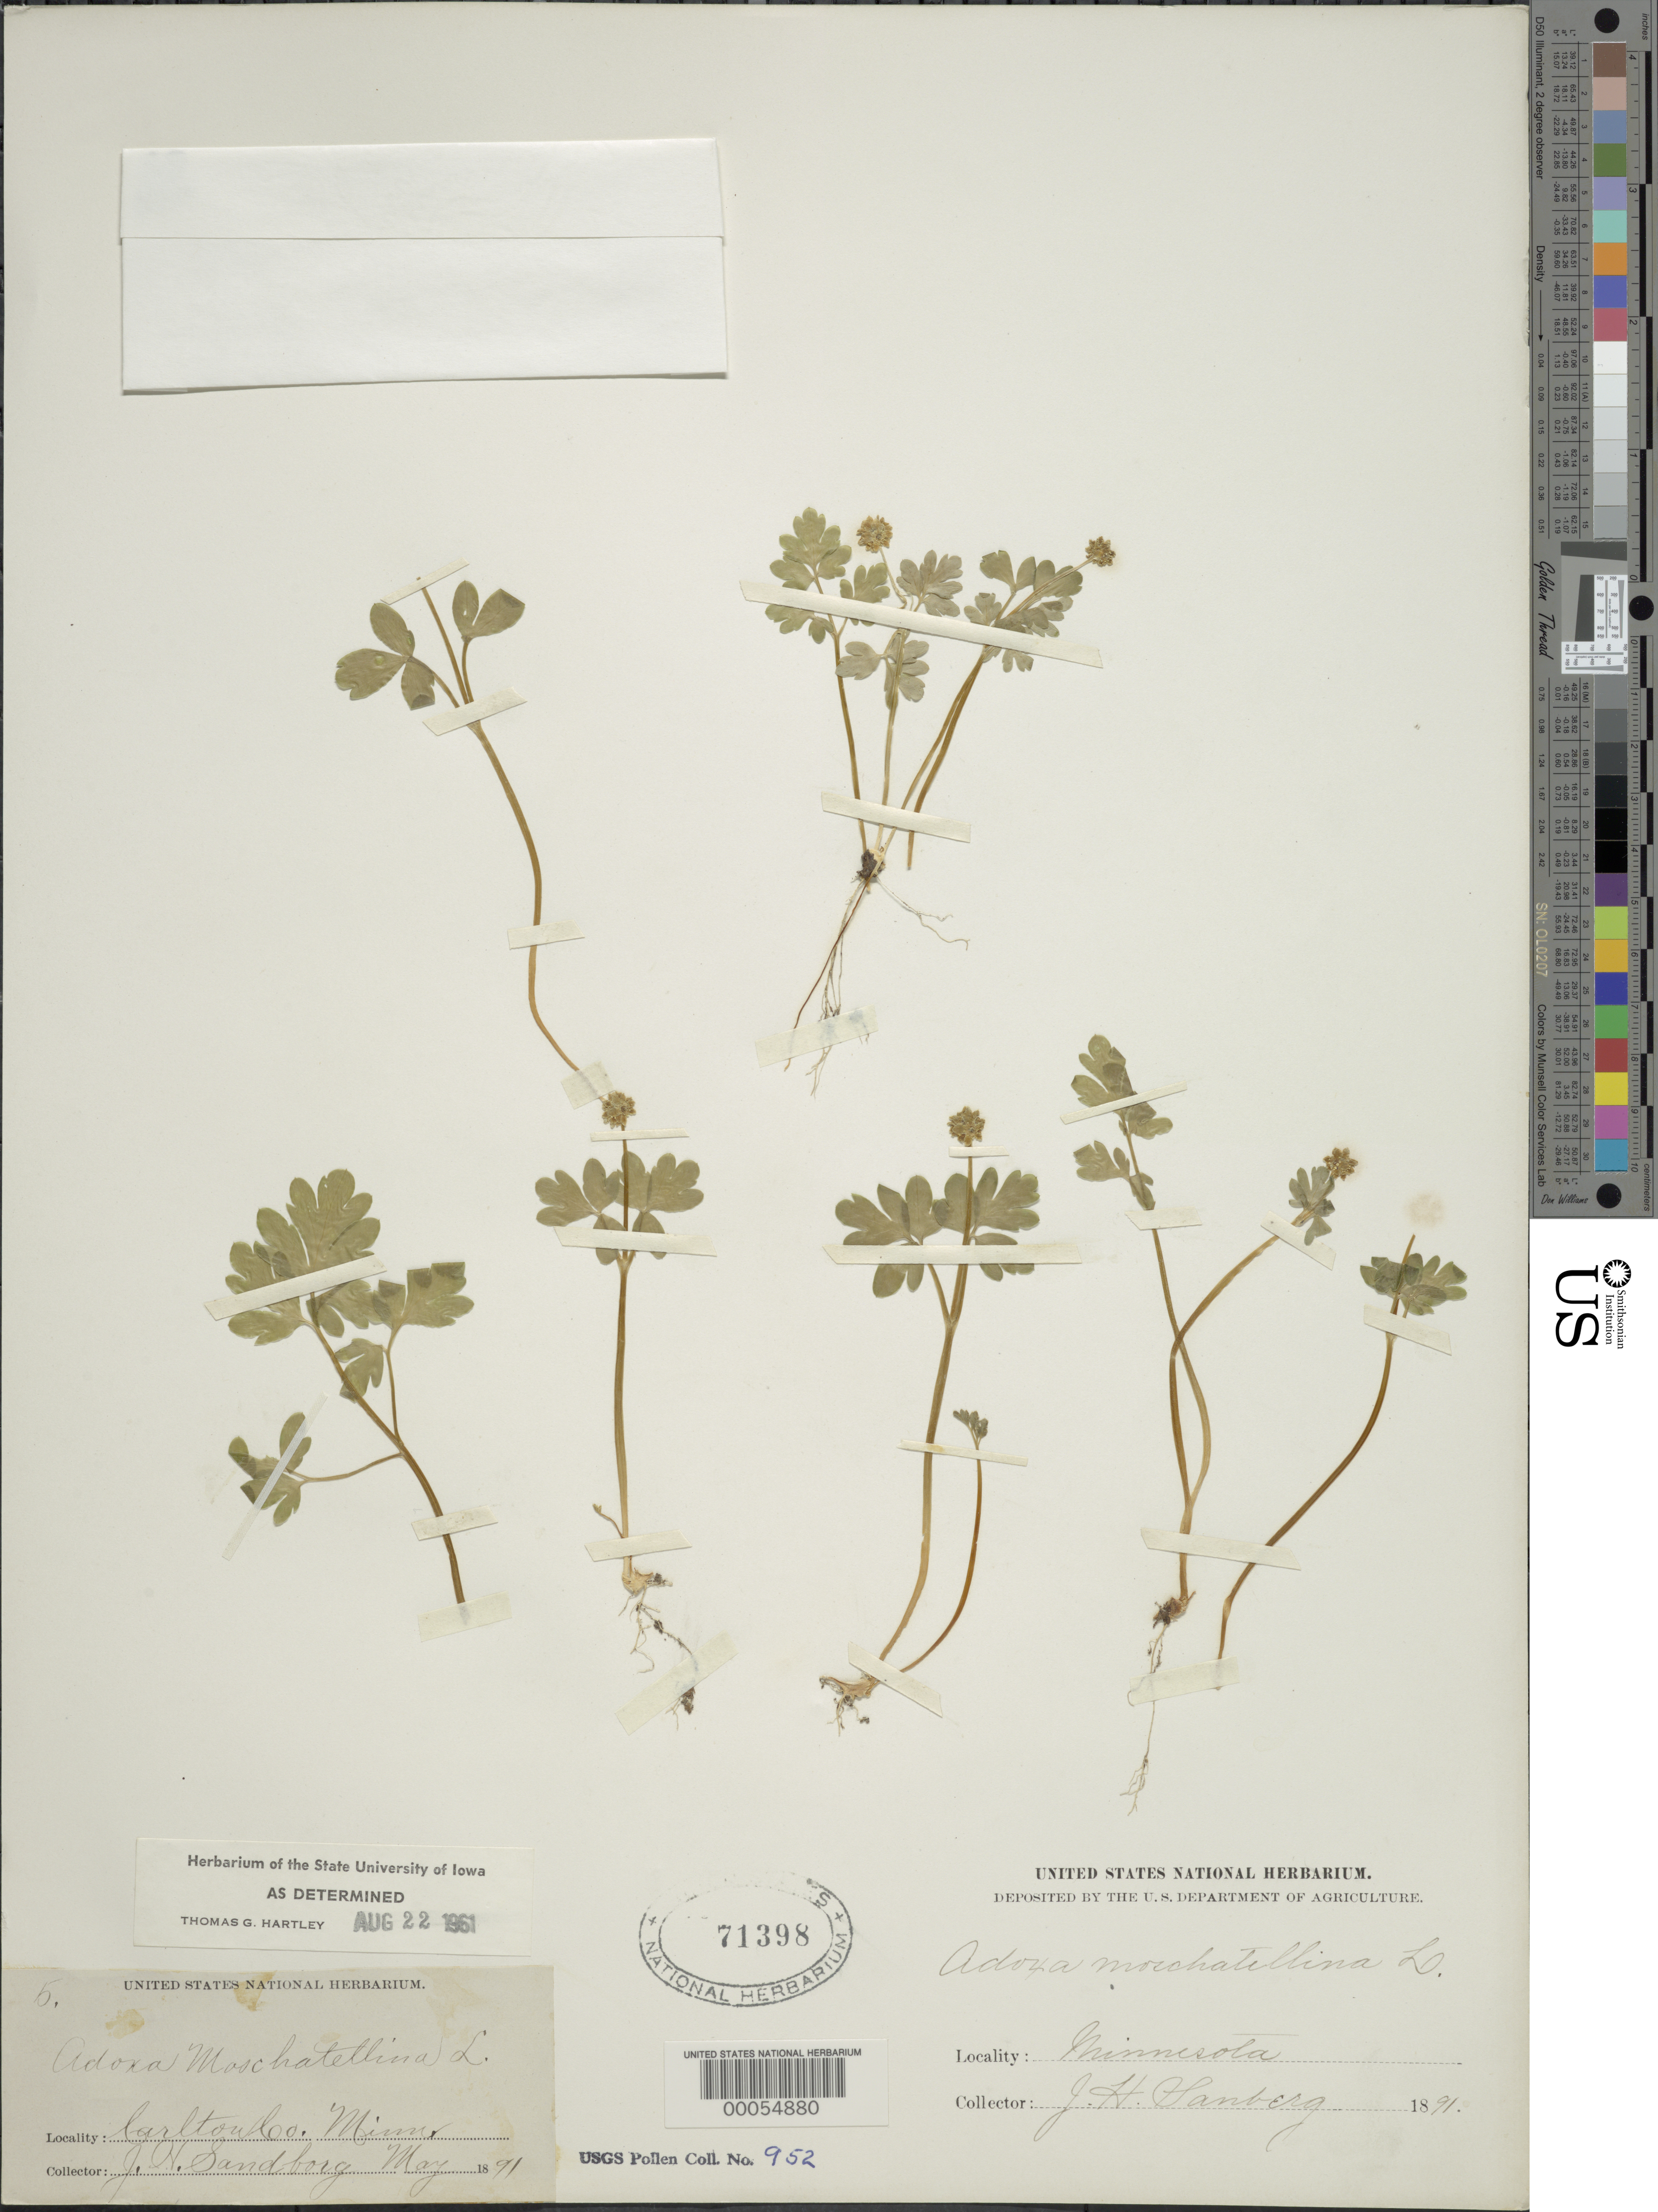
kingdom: Plantae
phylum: Tracheophyta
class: Magnoliopsida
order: Dipsacales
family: Viburnaceae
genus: Adoxa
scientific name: Adoxa moschatellina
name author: L.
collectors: J. H. Sandberg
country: United States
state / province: Minnesota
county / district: Carlton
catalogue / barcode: US 71398